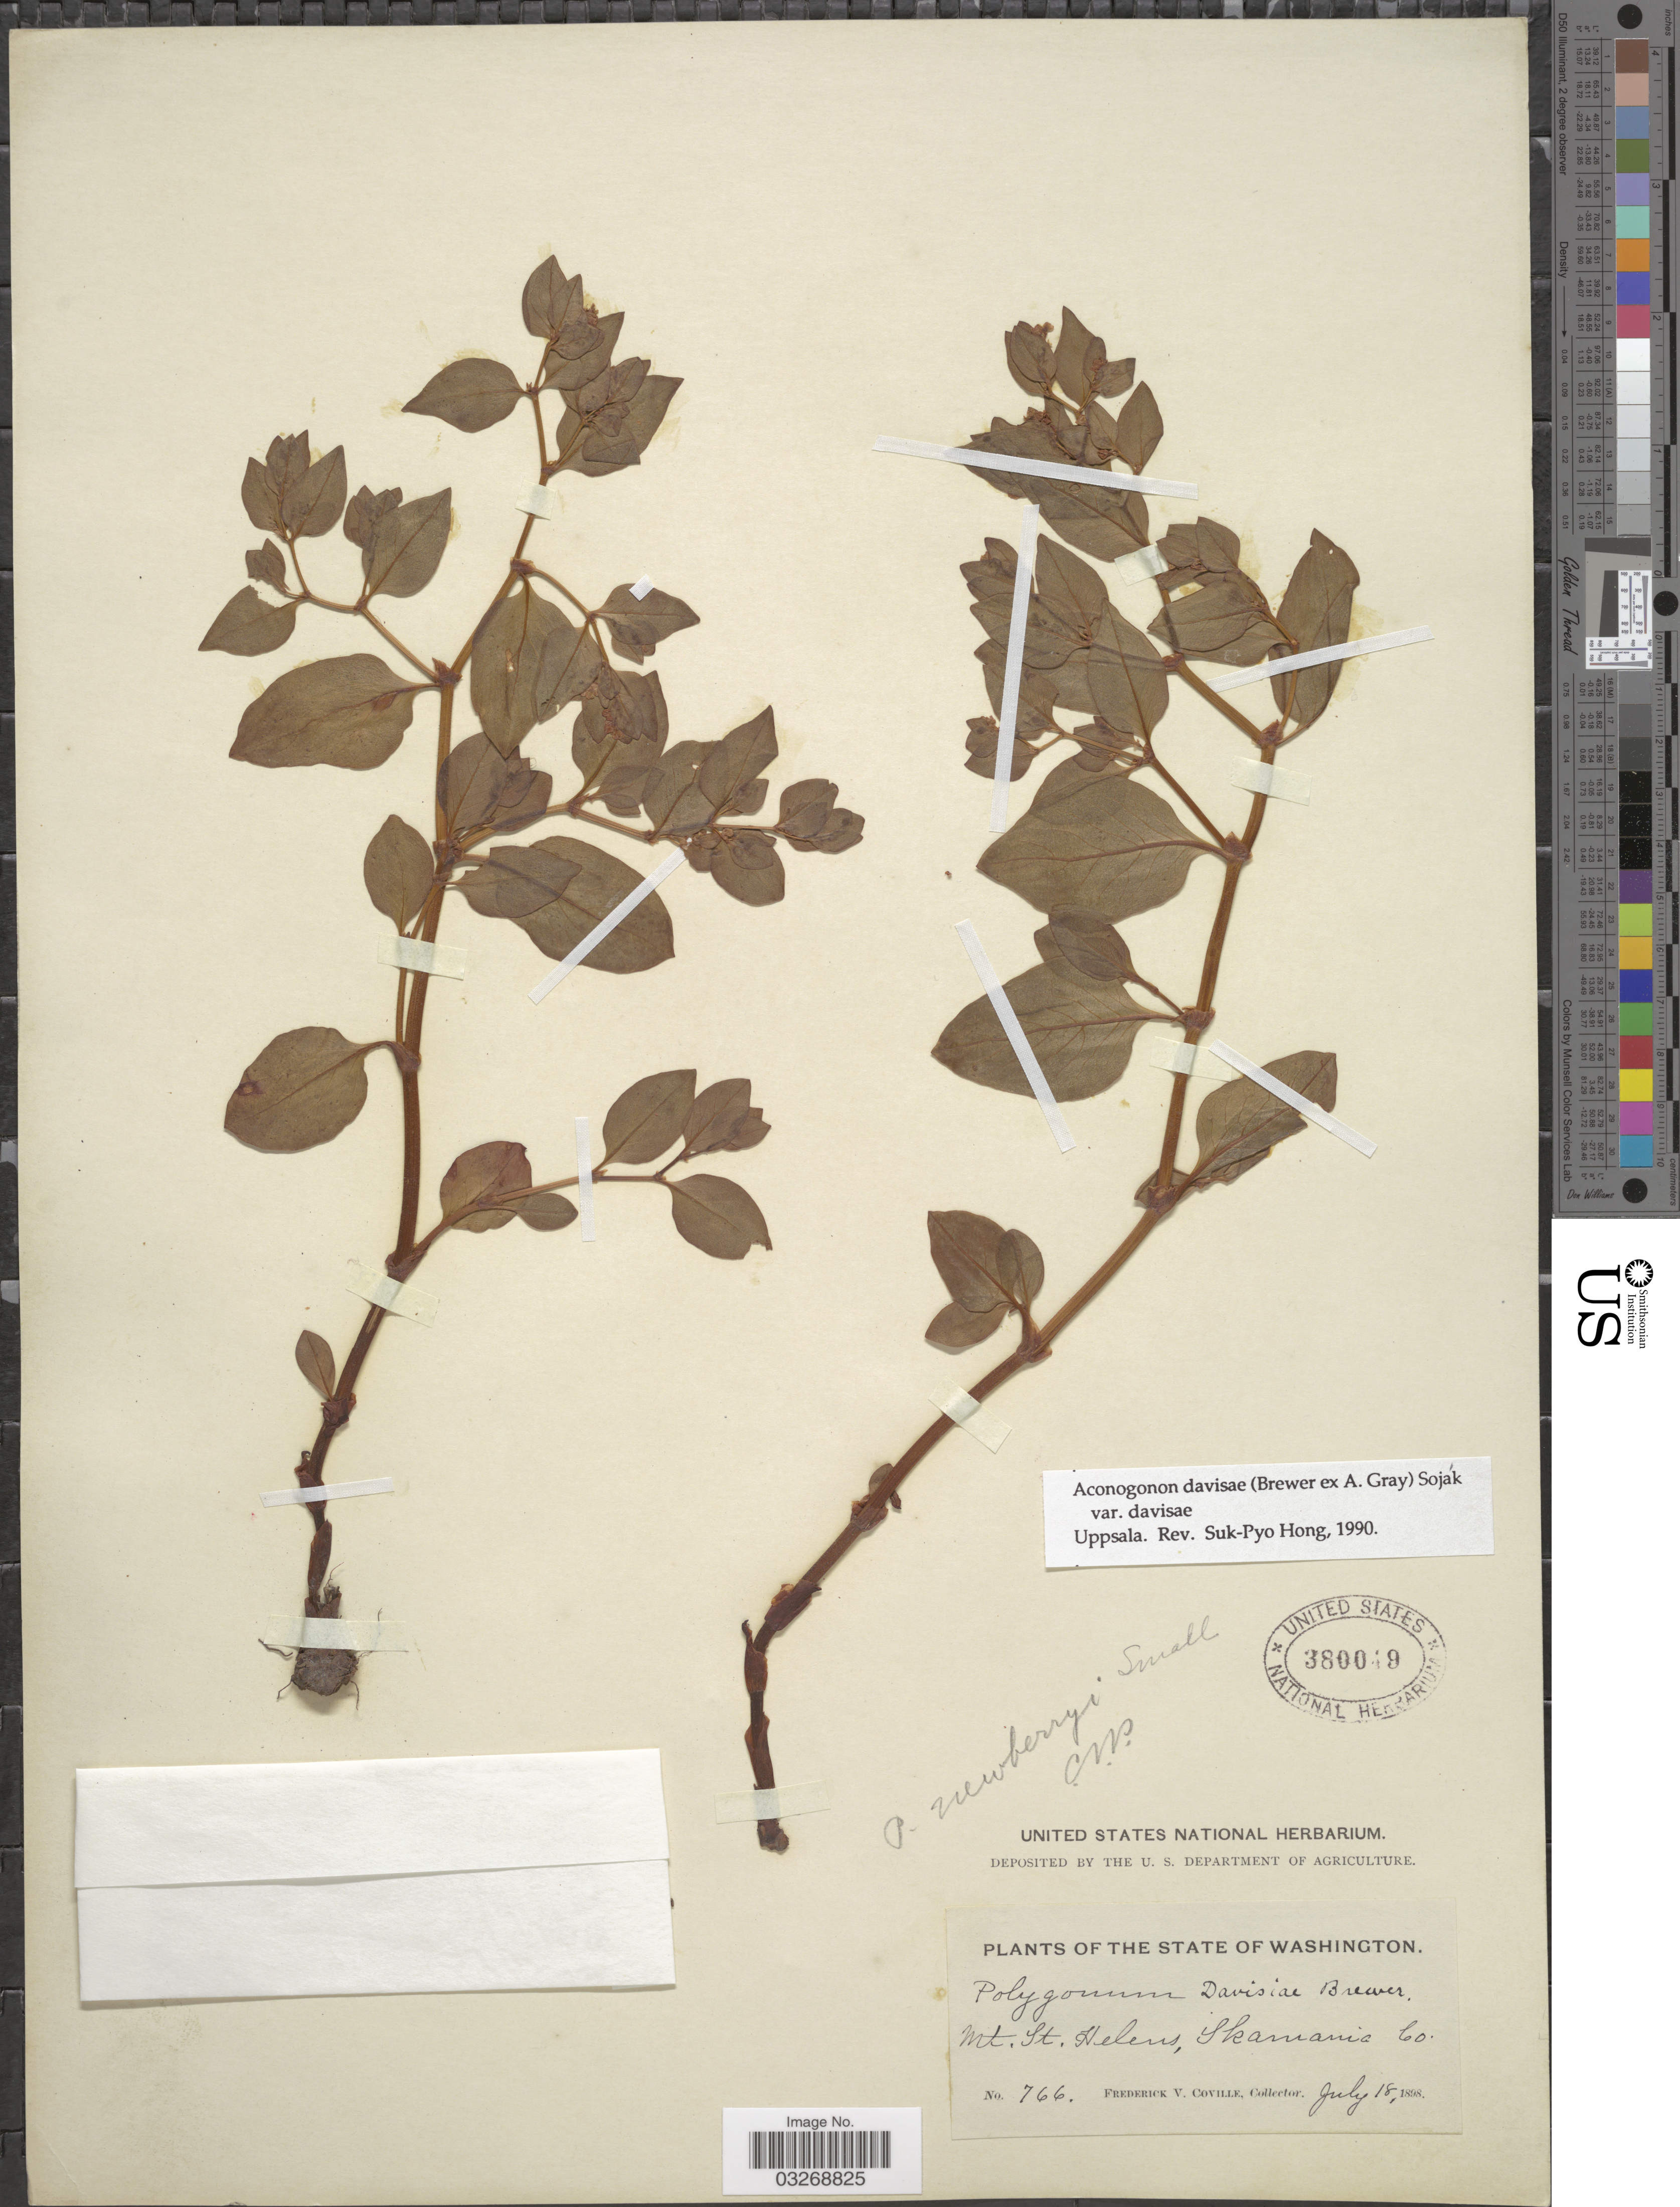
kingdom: Plantae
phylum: Tracheophyta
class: Magnoliopsida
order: Caryophyllales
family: Polygonaceae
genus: Koenigia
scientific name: Koenigia davisiae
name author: (W.H. Brewer ex A. Gray) T.M. Schust. & Reveal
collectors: F. V. Coville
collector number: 766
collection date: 1898-07-18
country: United States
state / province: Washington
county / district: Skamania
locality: Mt.St. Helens, Skamania Co.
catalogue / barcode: US 380049